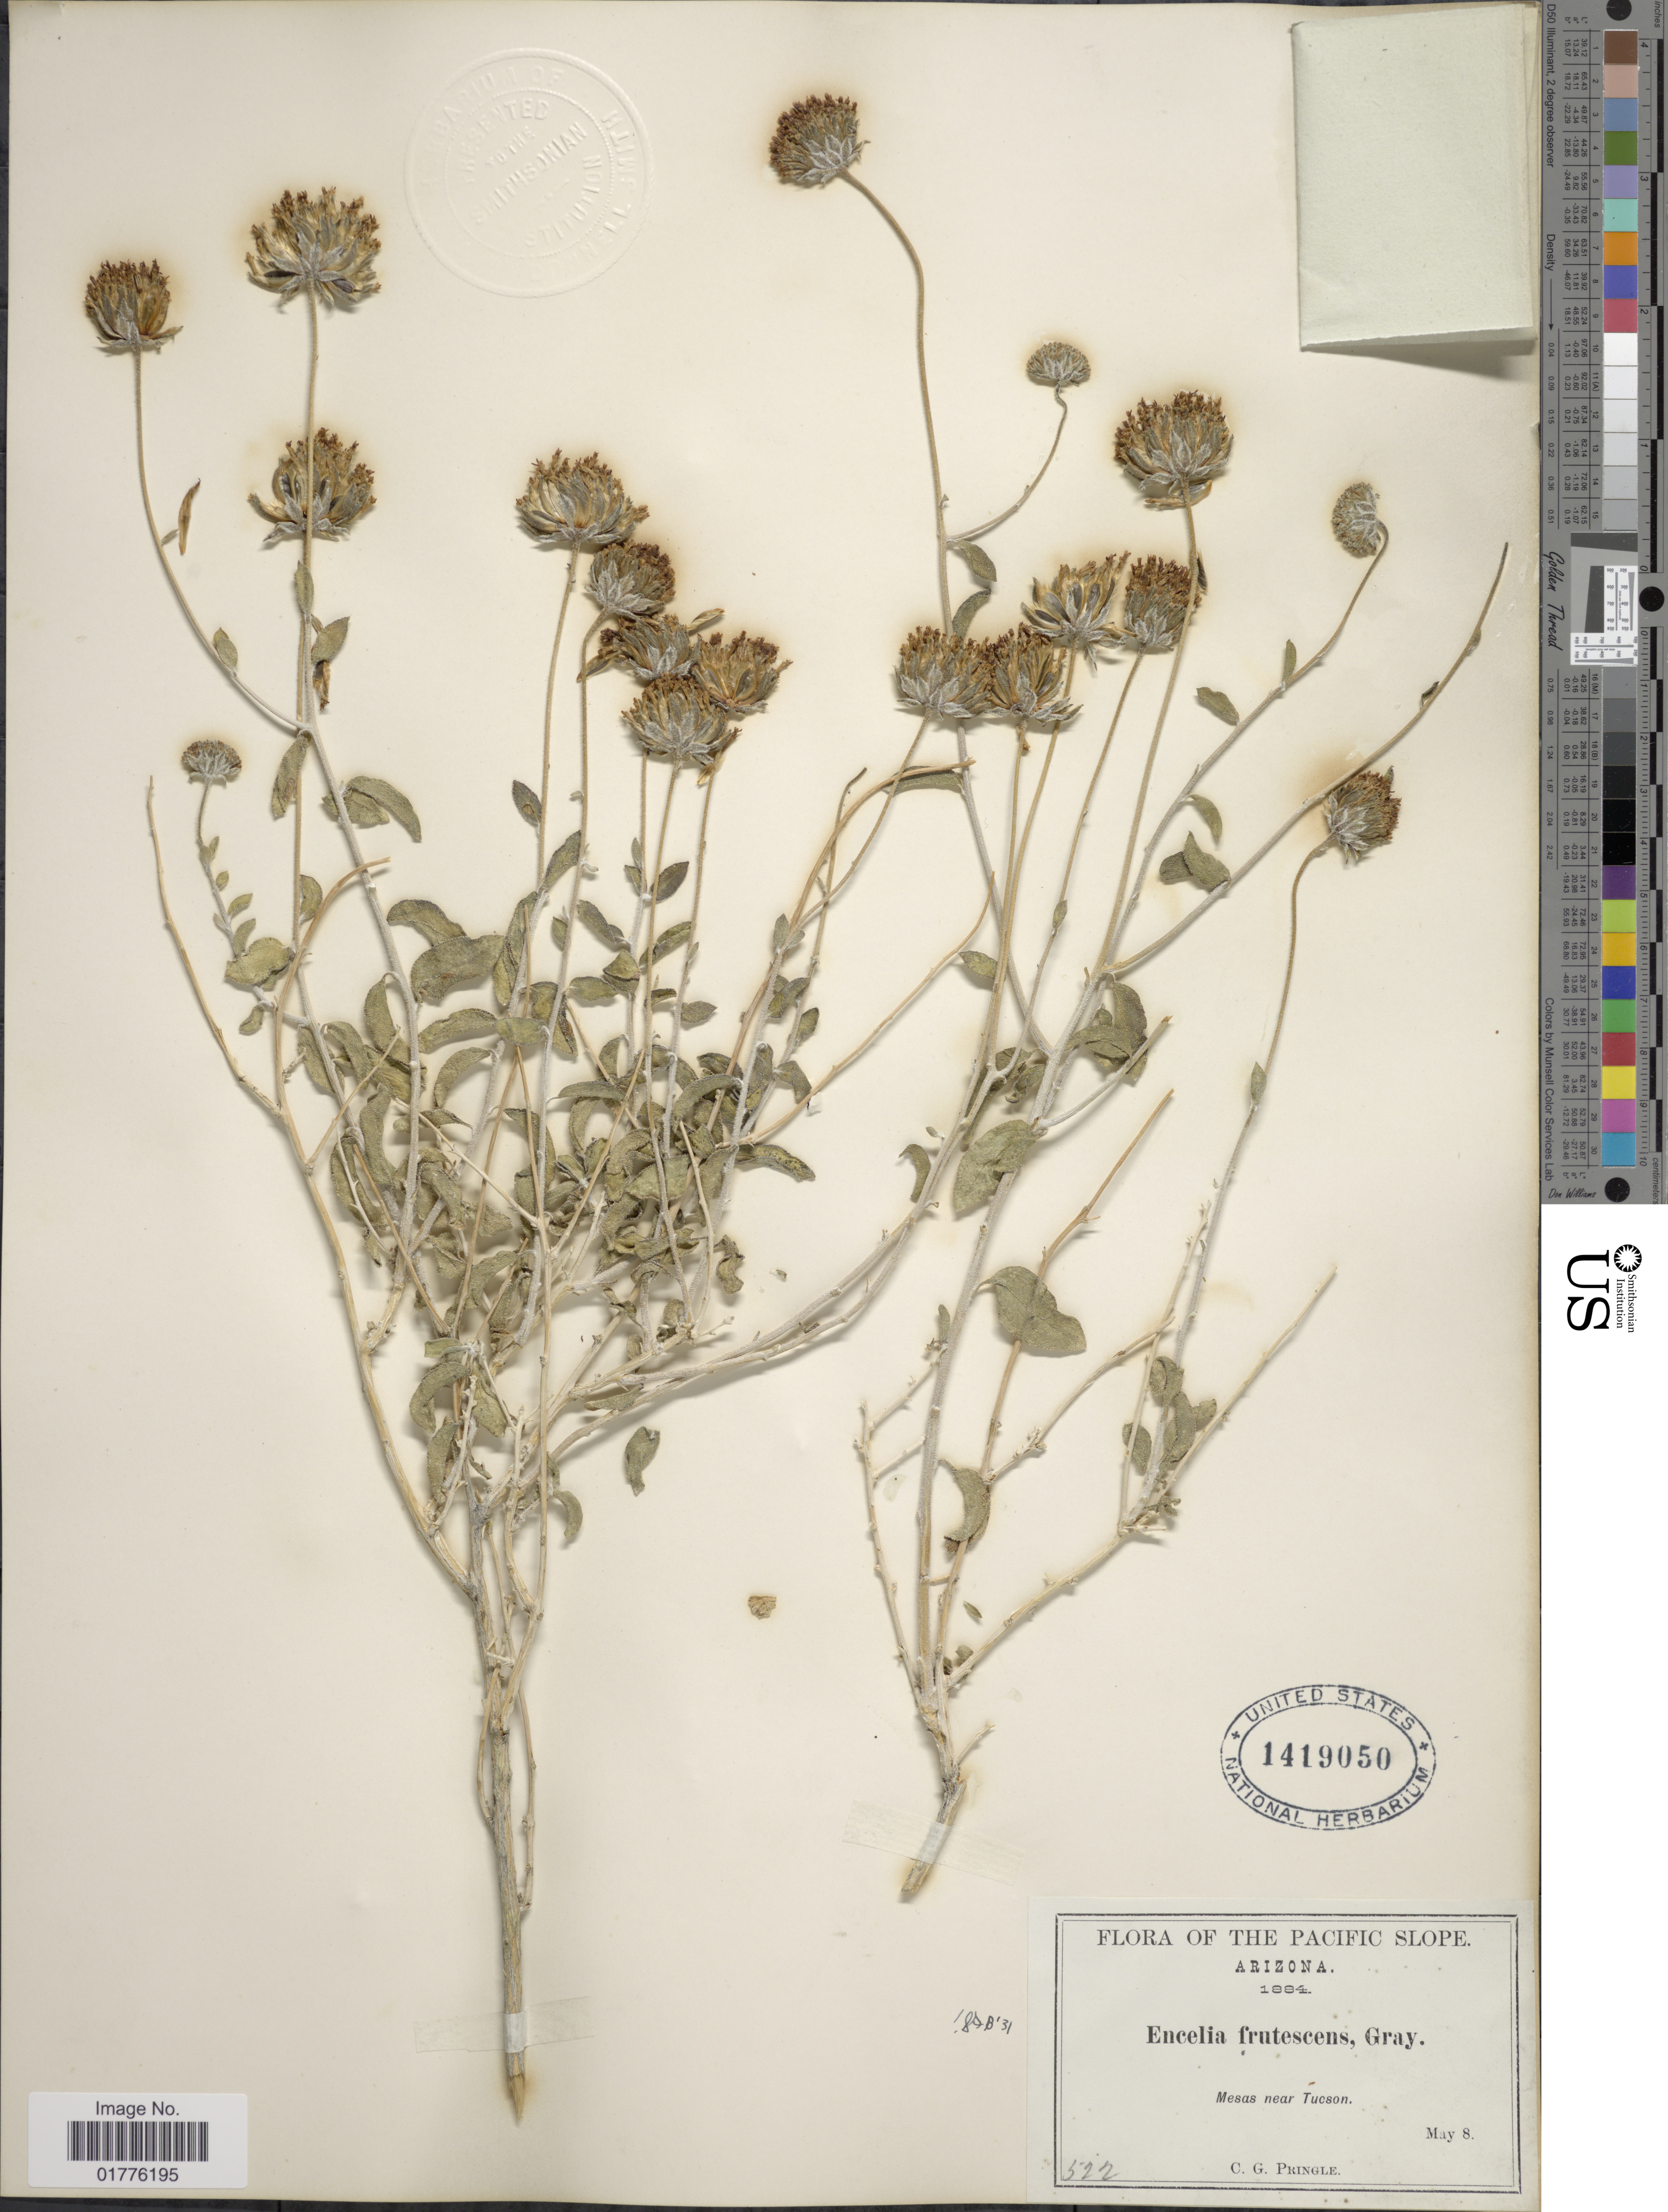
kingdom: Plantae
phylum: Tracheophyta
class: Magnoliopsida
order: Asterales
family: Asteraceae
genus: Encelia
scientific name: Encelia frutescens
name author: (A. Gray) A. Gray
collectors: C. G. Pringle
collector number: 522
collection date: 1884-05-08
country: United States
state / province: Arizona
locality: Mesas near Tucson. Arizona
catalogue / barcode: US 1419050